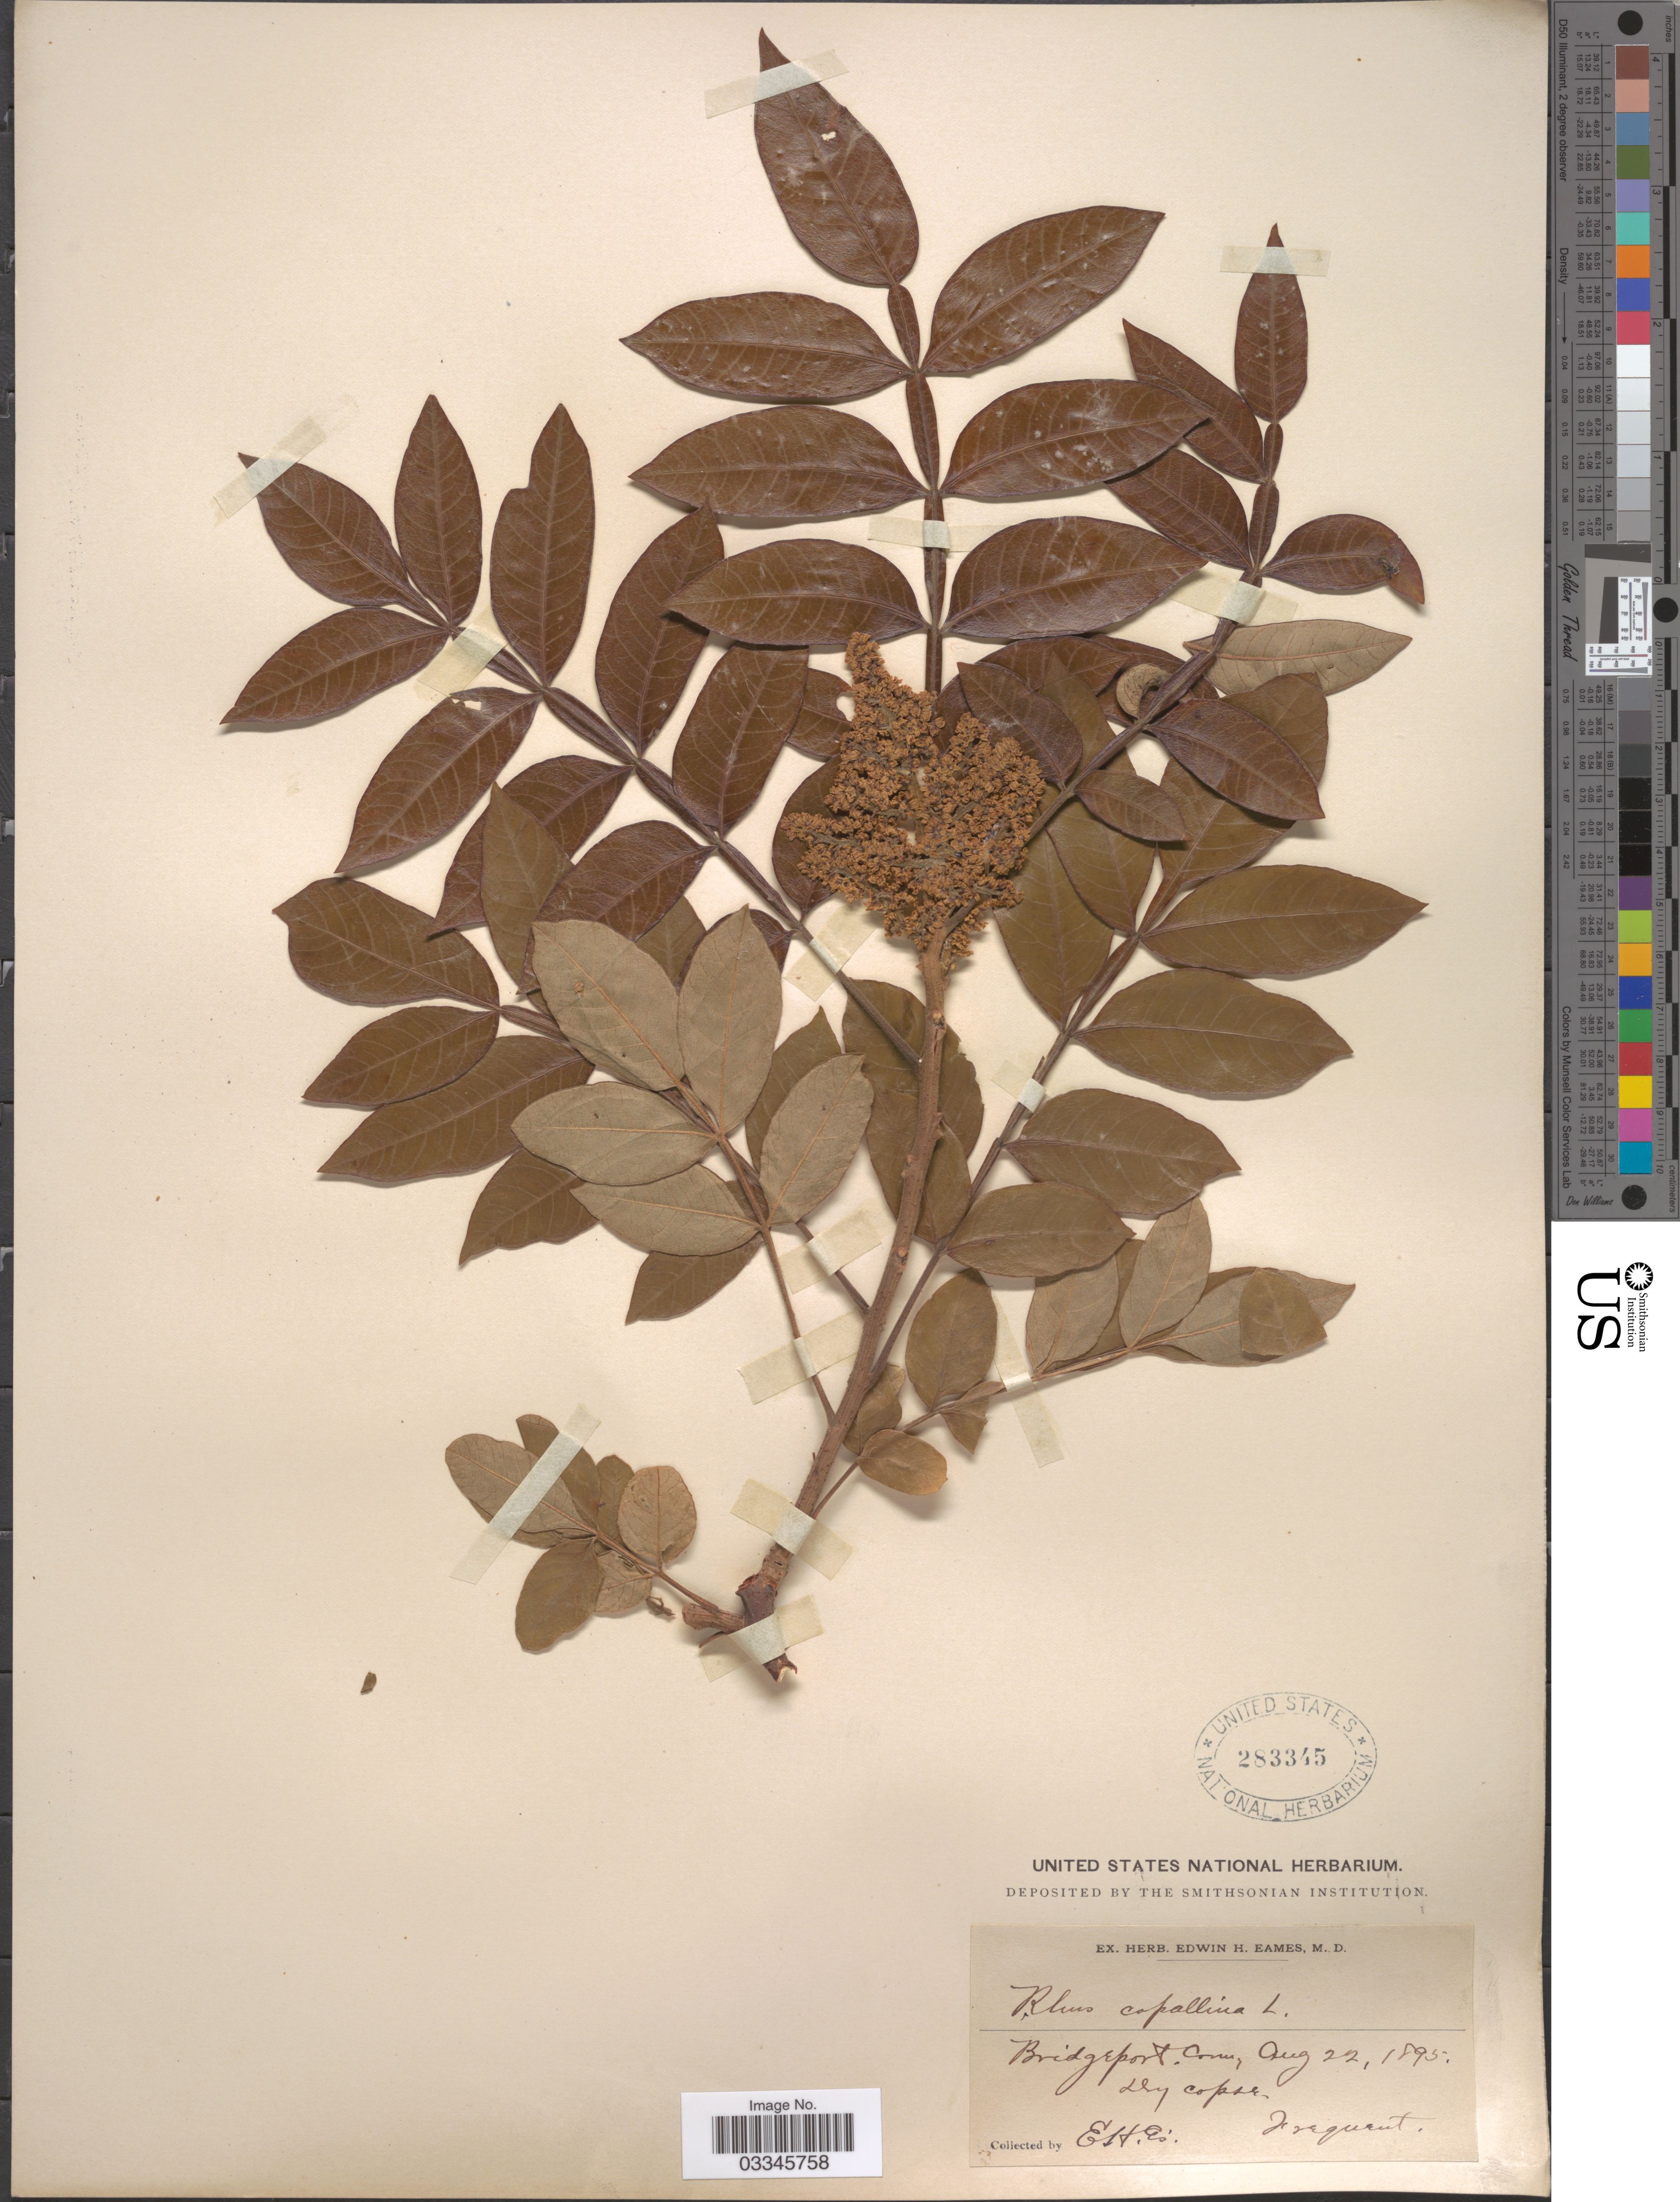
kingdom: Plantae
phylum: Tracheophyta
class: Magnoliopsida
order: Sapindales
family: Anacardiaceae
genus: Rhus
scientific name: Rhus copallinum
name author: L.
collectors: E. H. Eames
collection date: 1895-08-22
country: United States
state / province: Connecticut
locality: Bridgeport.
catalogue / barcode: US 283345